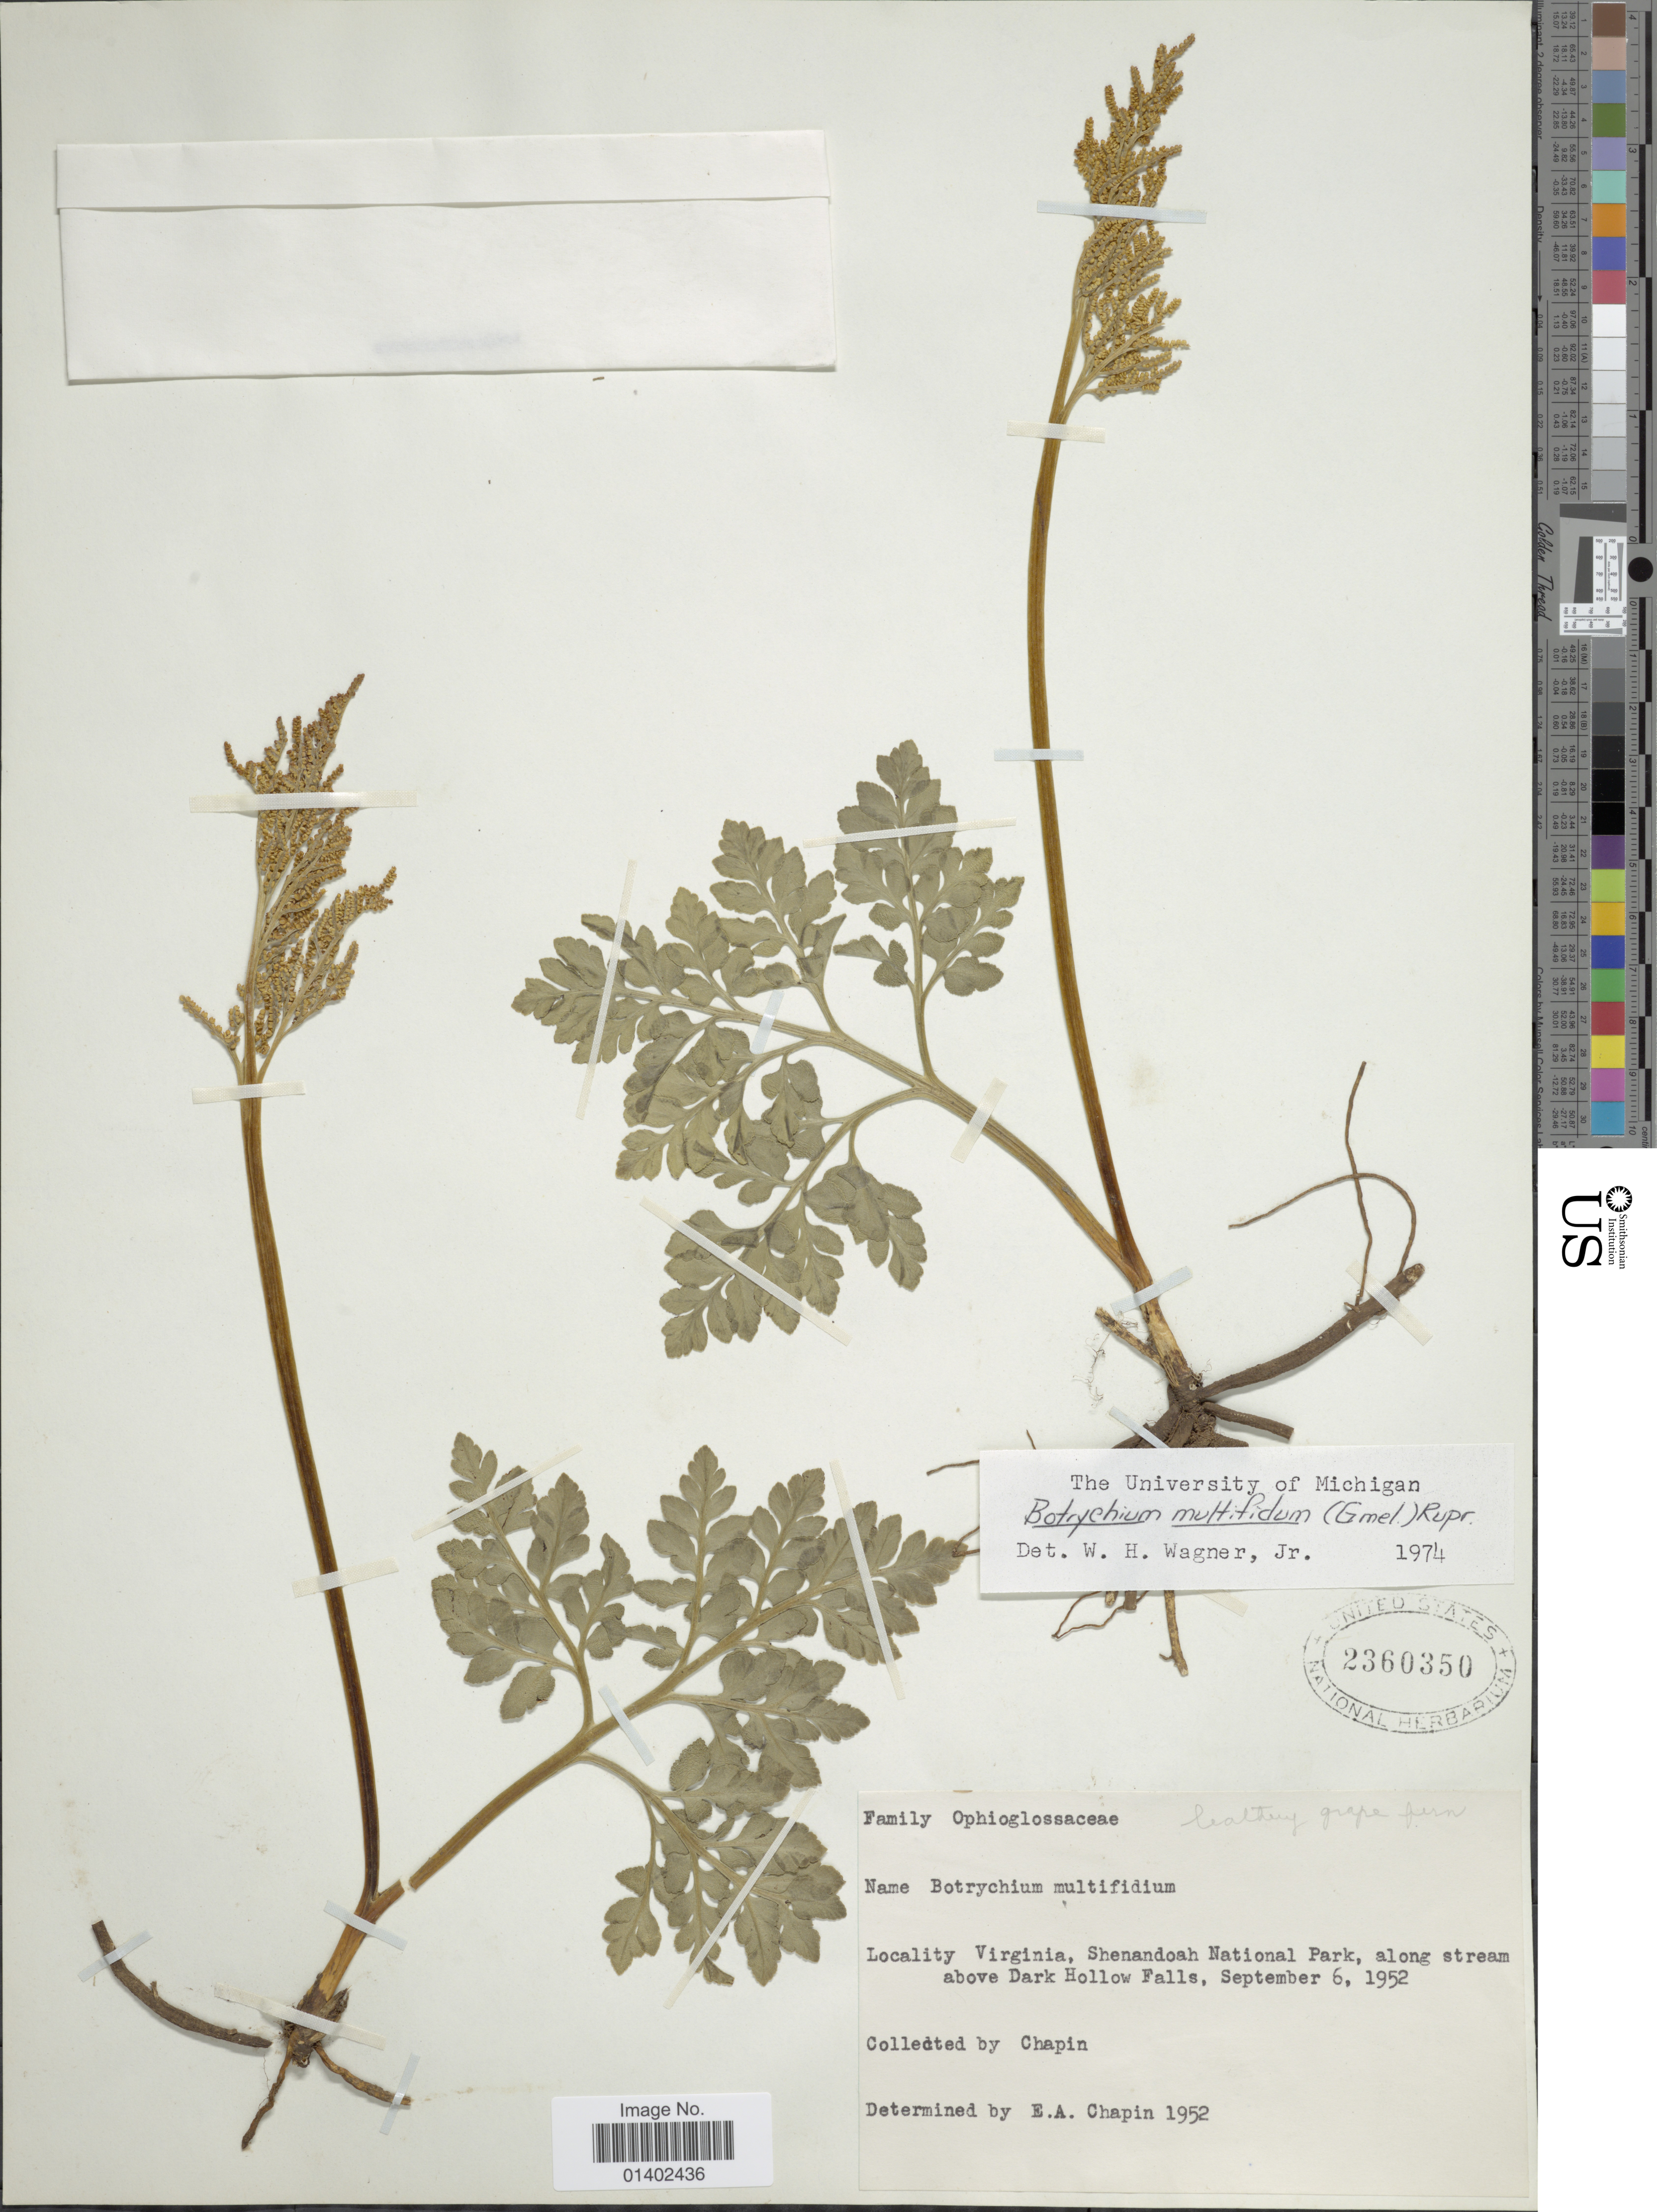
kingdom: Plantae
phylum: Tracheophyta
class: Polypodiopsida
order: Ophioglossales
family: Ophioglossaceae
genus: Botrychium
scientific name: Botrychium multifidum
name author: (J.F. Gmel.) Rupr.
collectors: -. Chapin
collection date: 1952-09-06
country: United States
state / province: Virginia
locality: Shenandoah National Park, along stream above Dark Hollow Falls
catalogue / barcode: US 2360350